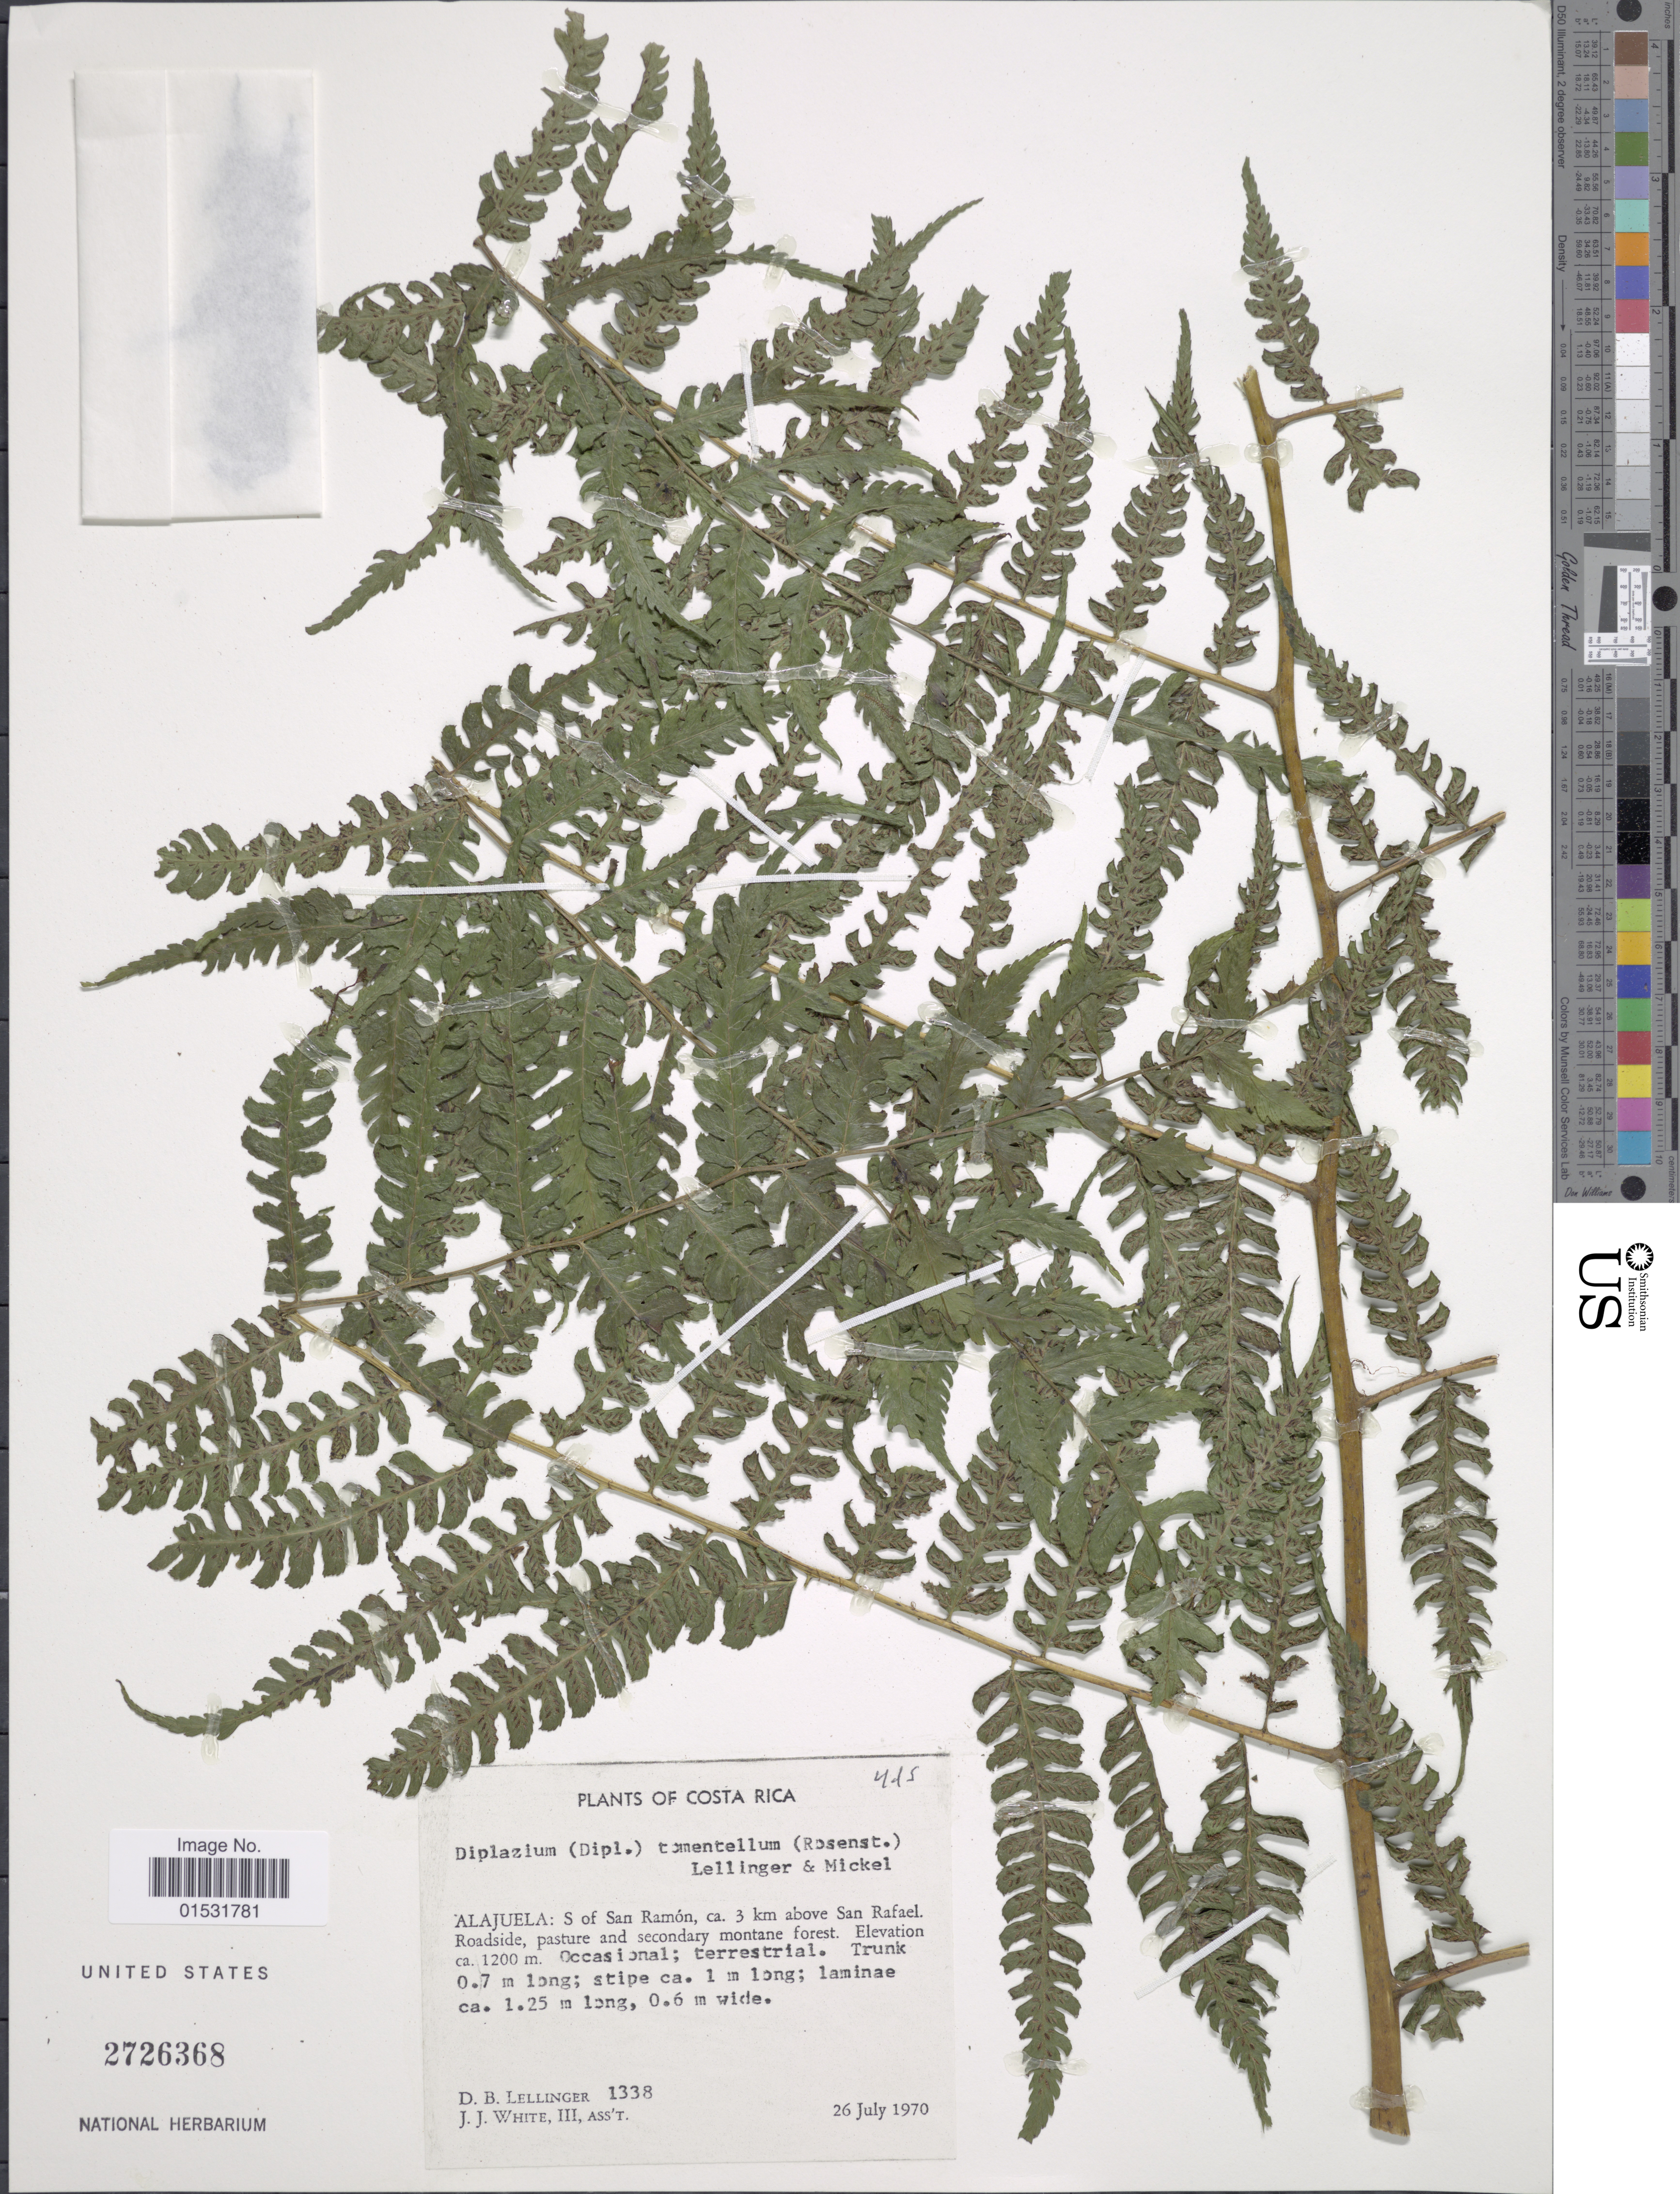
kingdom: Plantae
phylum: Tracheophyta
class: Polypodiopsida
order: Polypodiales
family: Athyriaceae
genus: Diplazium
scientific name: Diplazium hians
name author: Kunze ex Klotzsch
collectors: D. B. Lellinger & J. J. White III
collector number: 1338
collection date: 1970-07-26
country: Costa Rica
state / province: Alajuela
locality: S of San Ramon, ca. 3 km above San Rafael.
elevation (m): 1200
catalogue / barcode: US 2726368